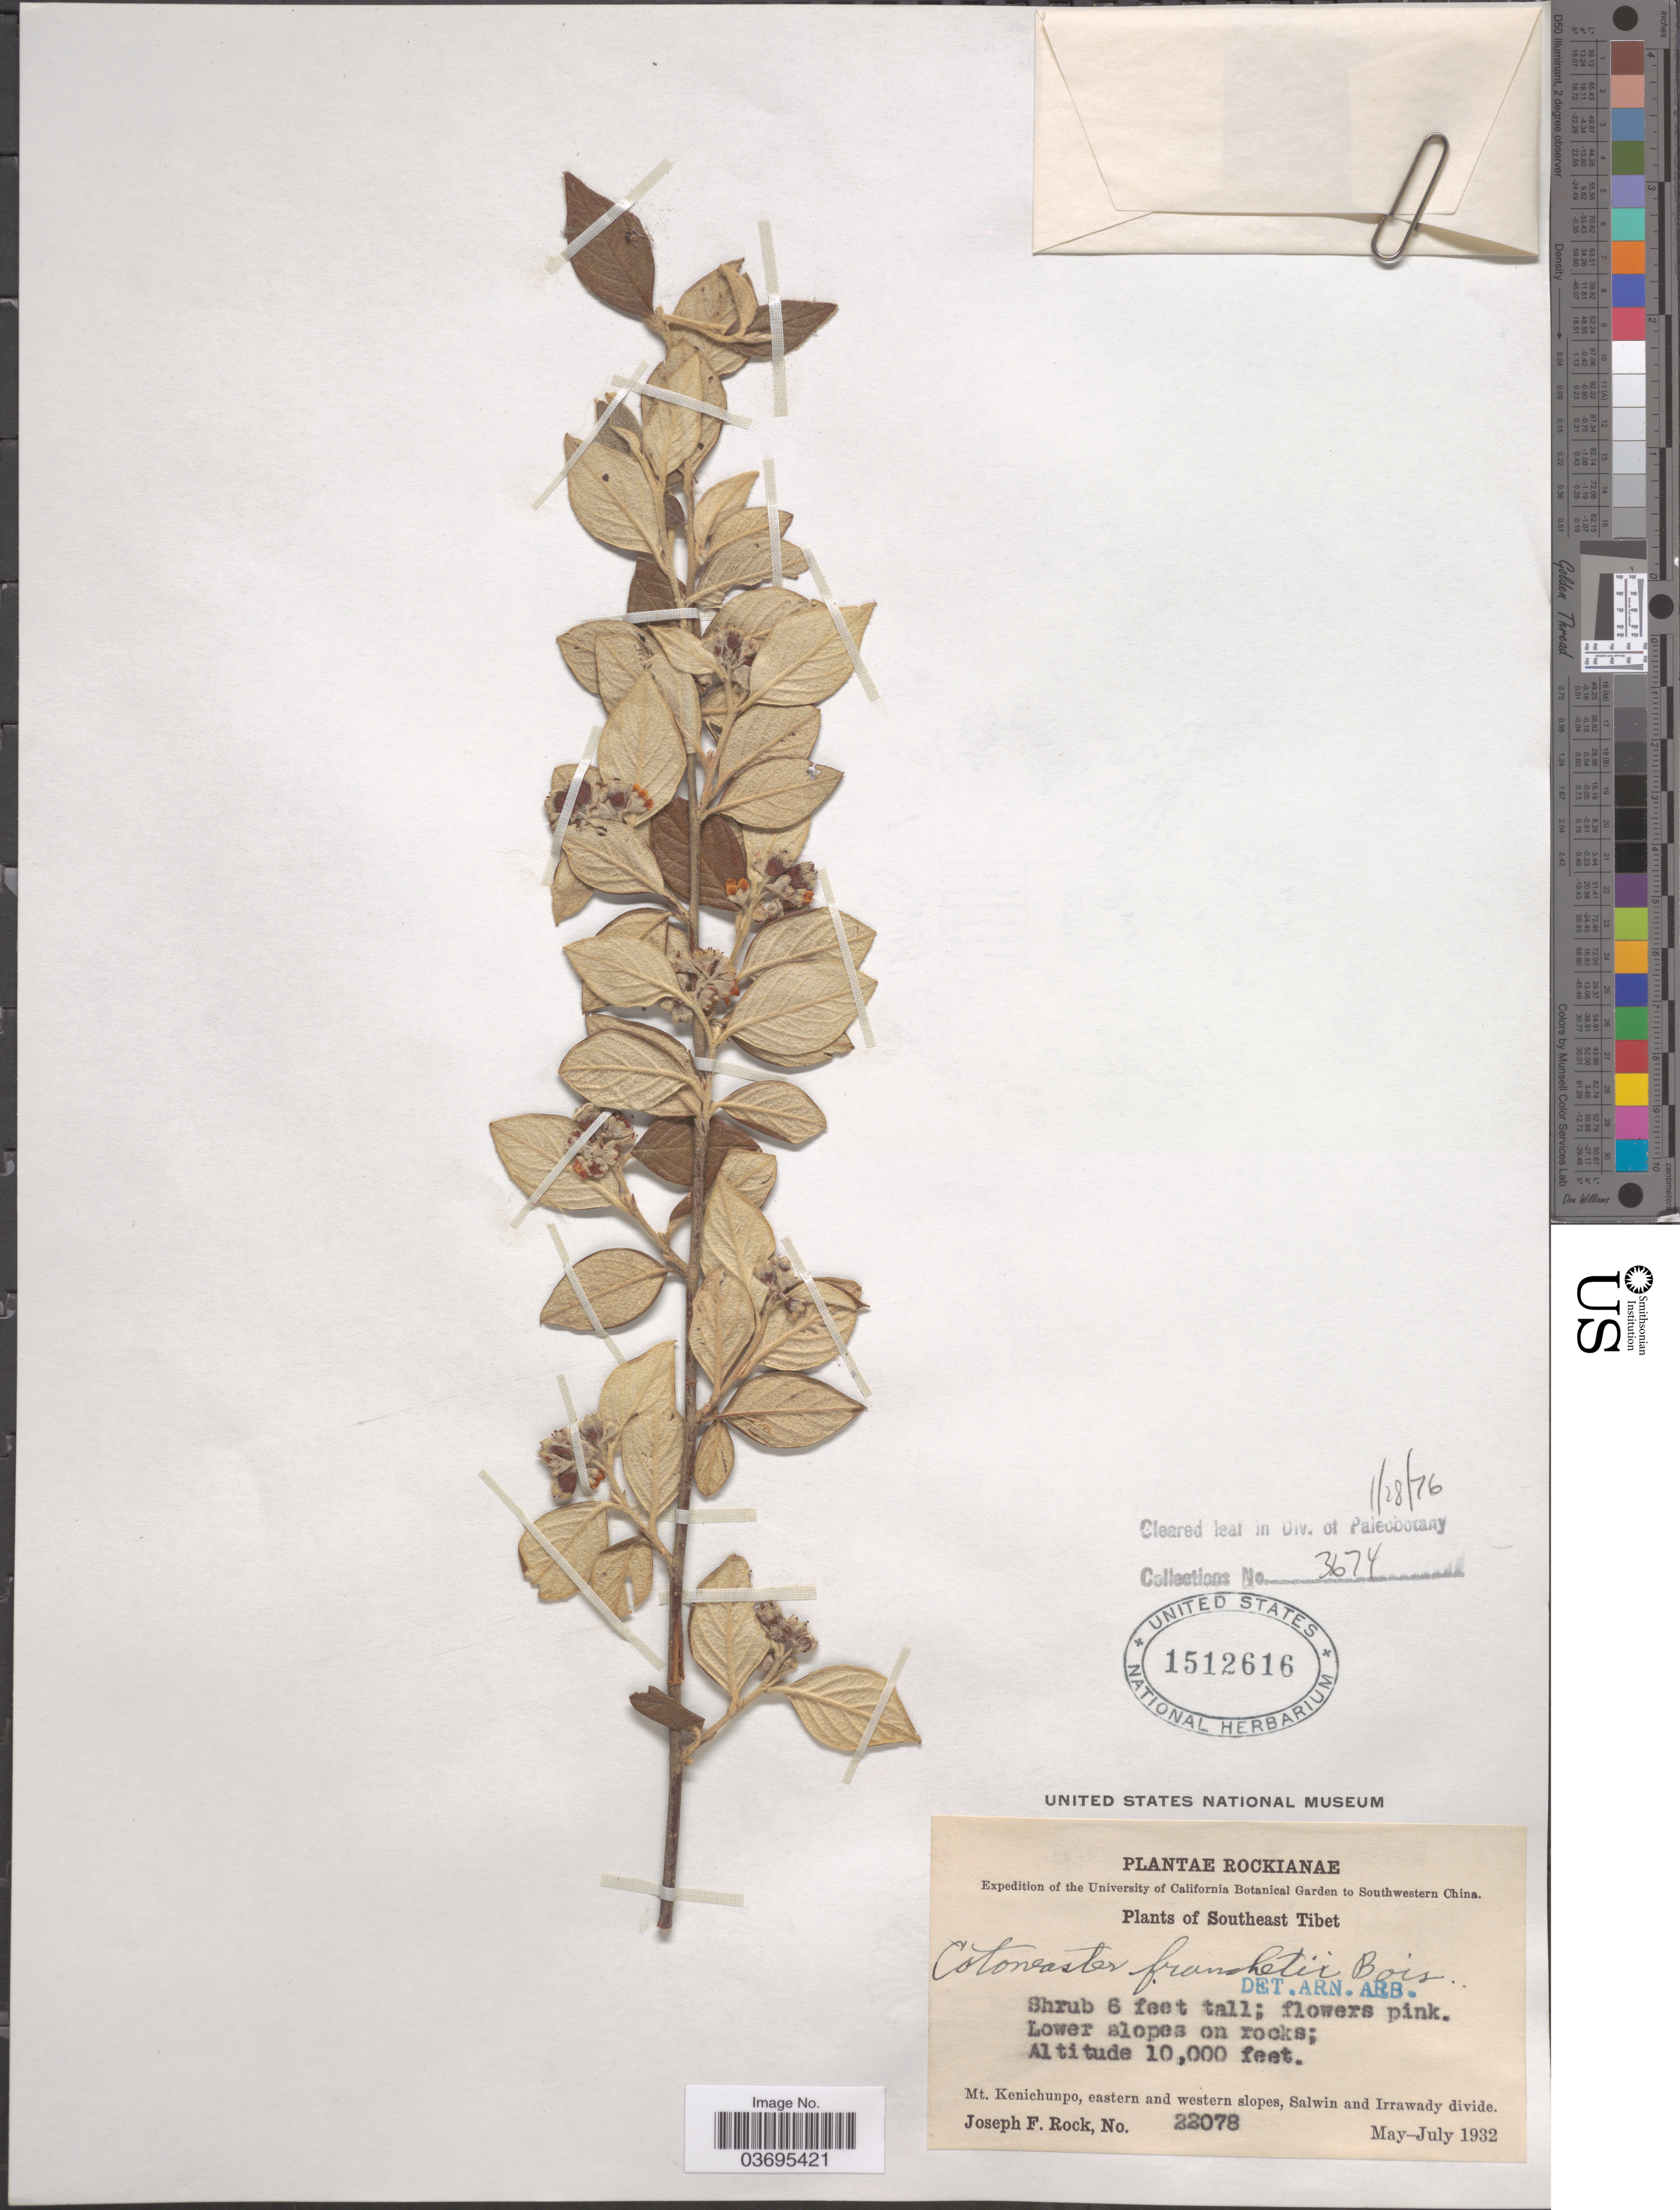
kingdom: Plantae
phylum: Tracheophyta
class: Magnoliopsida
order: Rosales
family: Rosaceae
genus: Cotoneaster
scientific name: Cotoneaster franchetii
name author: Bois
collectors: J. F. Rock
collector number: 22078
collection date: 1932-05/1932-07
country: China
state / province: Xizang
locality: Southwestern China. Southeast Tibet. Lower slopes on rocks; Mt. Kenichunpo, eastern and western slopes, Salwin and Irrawady divide.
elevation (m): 3048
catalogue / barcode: US 1512616